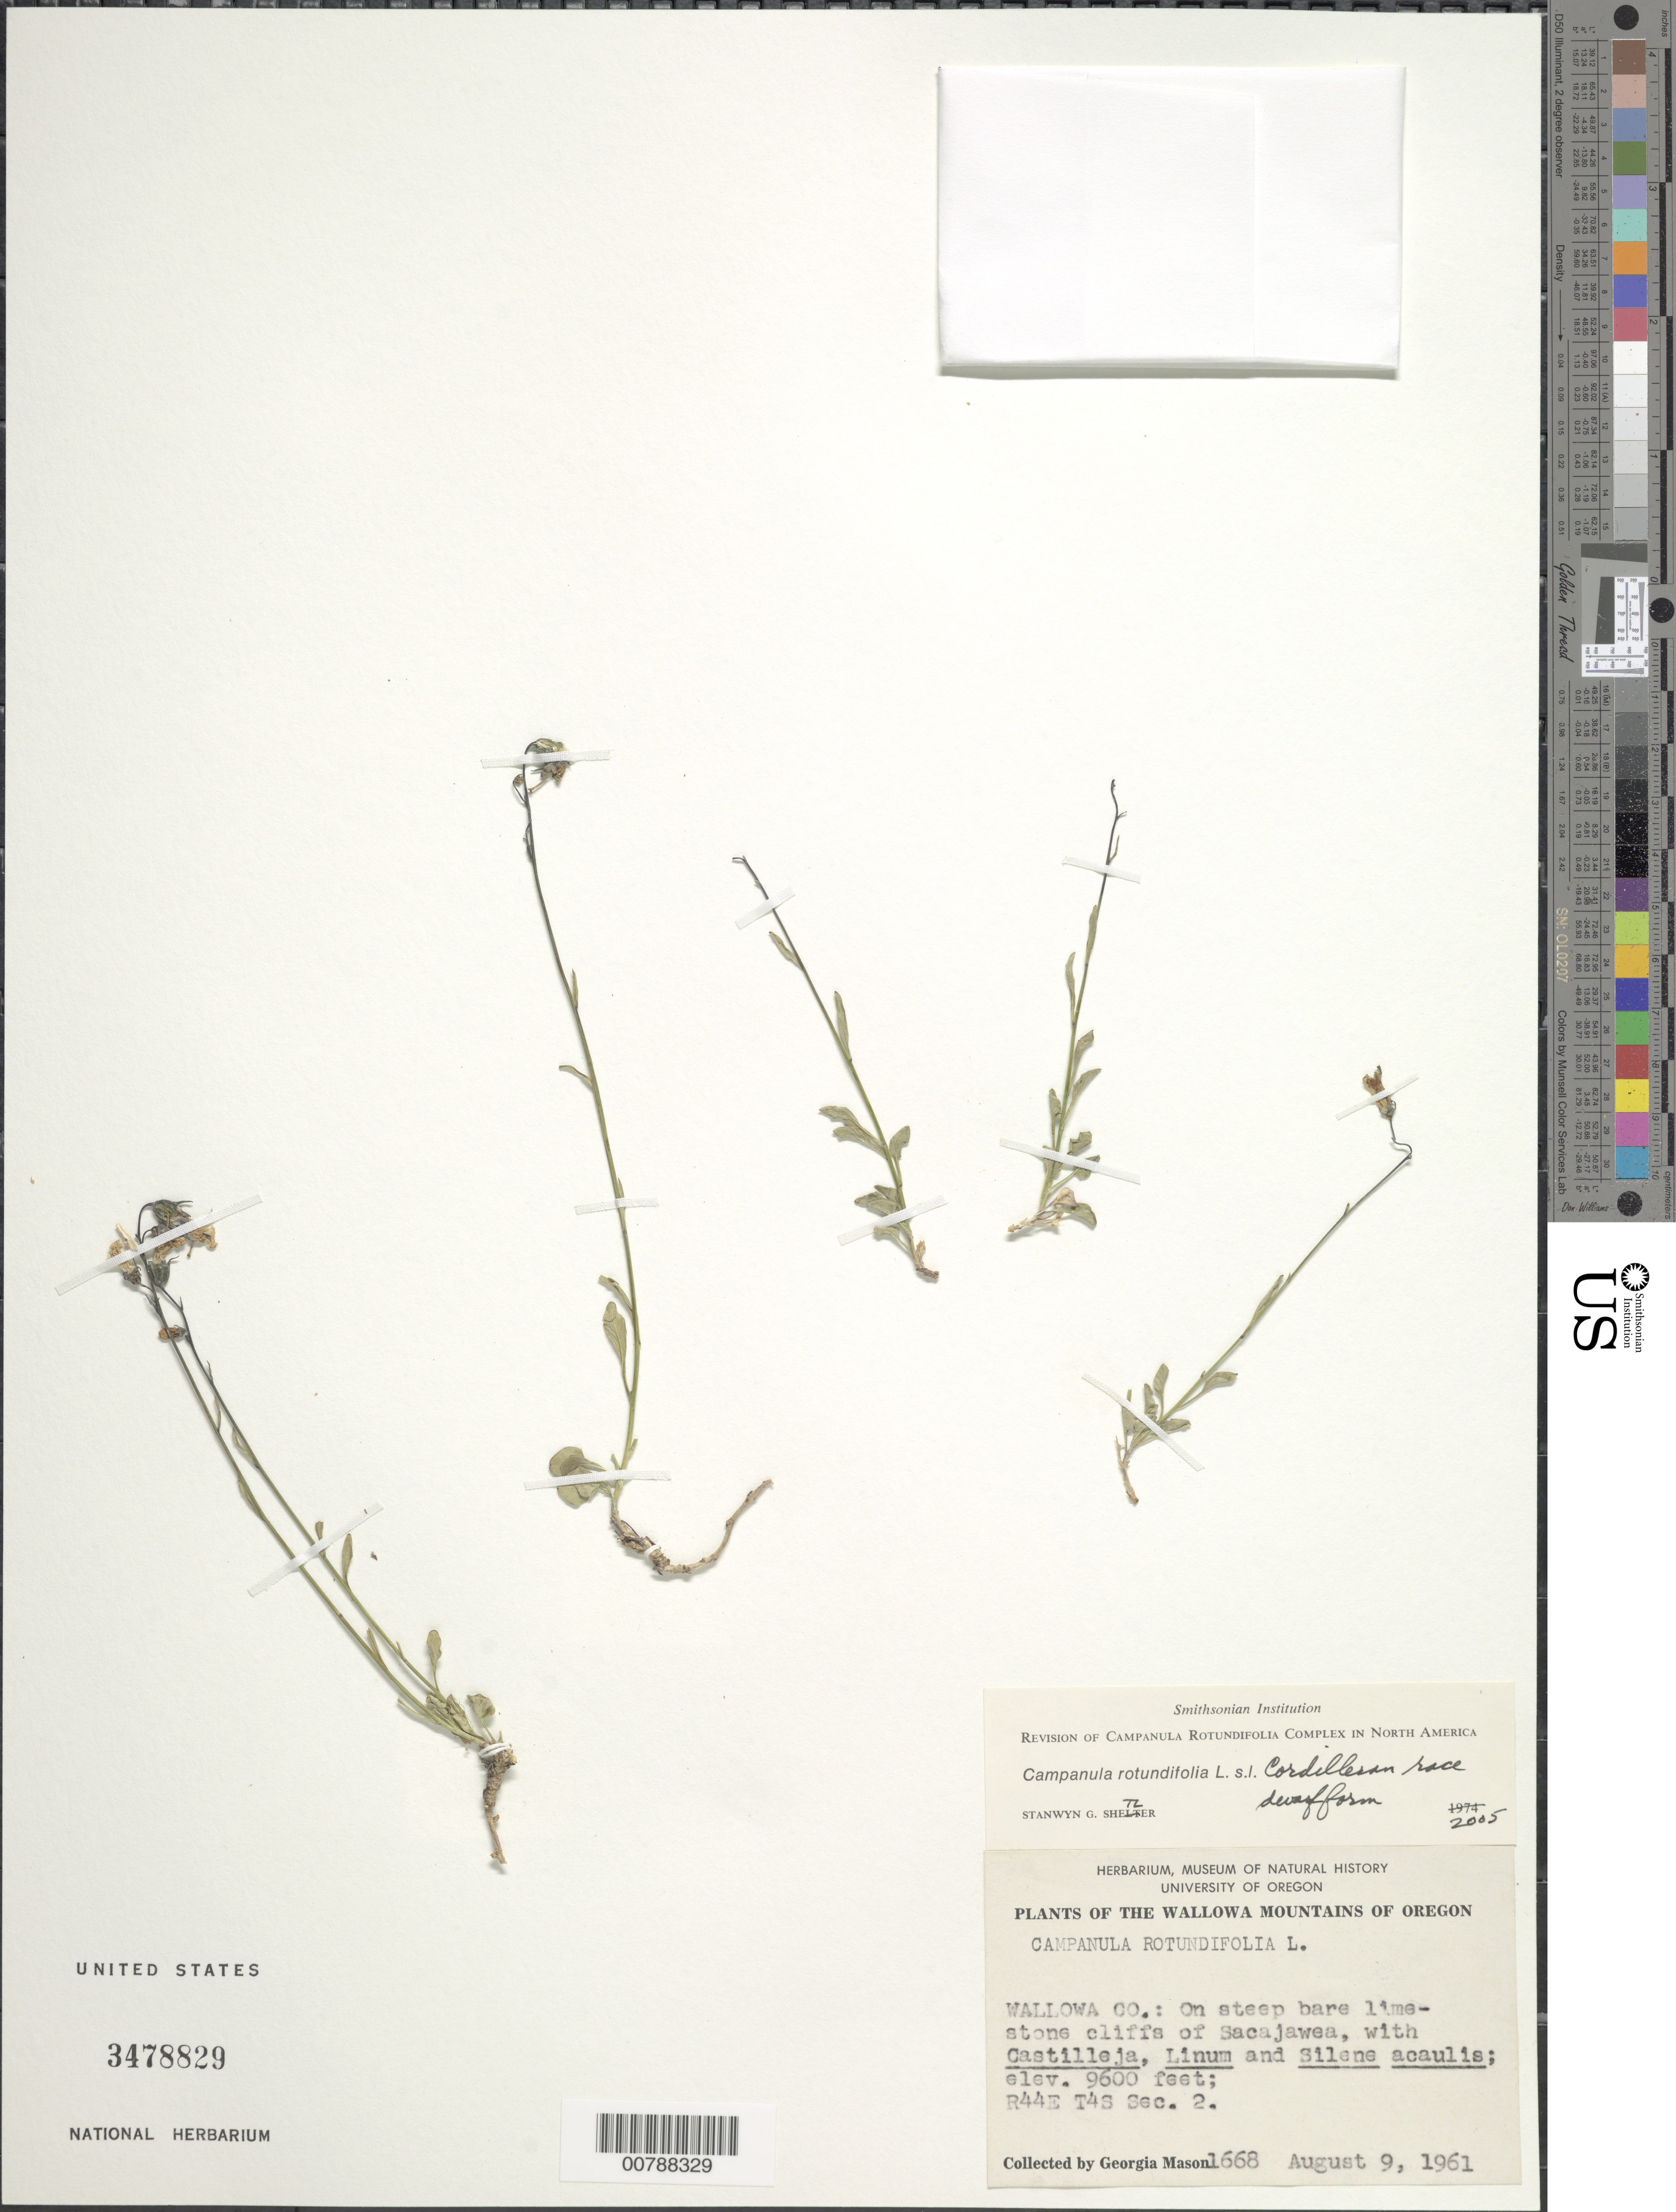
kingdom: Plantae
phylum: Tracheophyta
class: Magnoliopsida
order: Asterales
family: Campanulaceae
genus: Campanula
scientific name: Campanula rotundifolia L. Cordilleran race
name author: L.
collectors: G. Mason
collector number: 1668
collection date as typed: August 9, 1961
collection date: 1961-08-09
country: United States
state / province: Oregon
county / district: Wallowa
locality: Wallowa Mountains. Sacajawea. R44E T4S Sec. 2.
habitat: On steep bare limestone cliffs, with Castilleja, Linum and Silene acaulis.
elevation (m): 2926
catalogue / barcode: US 3478829